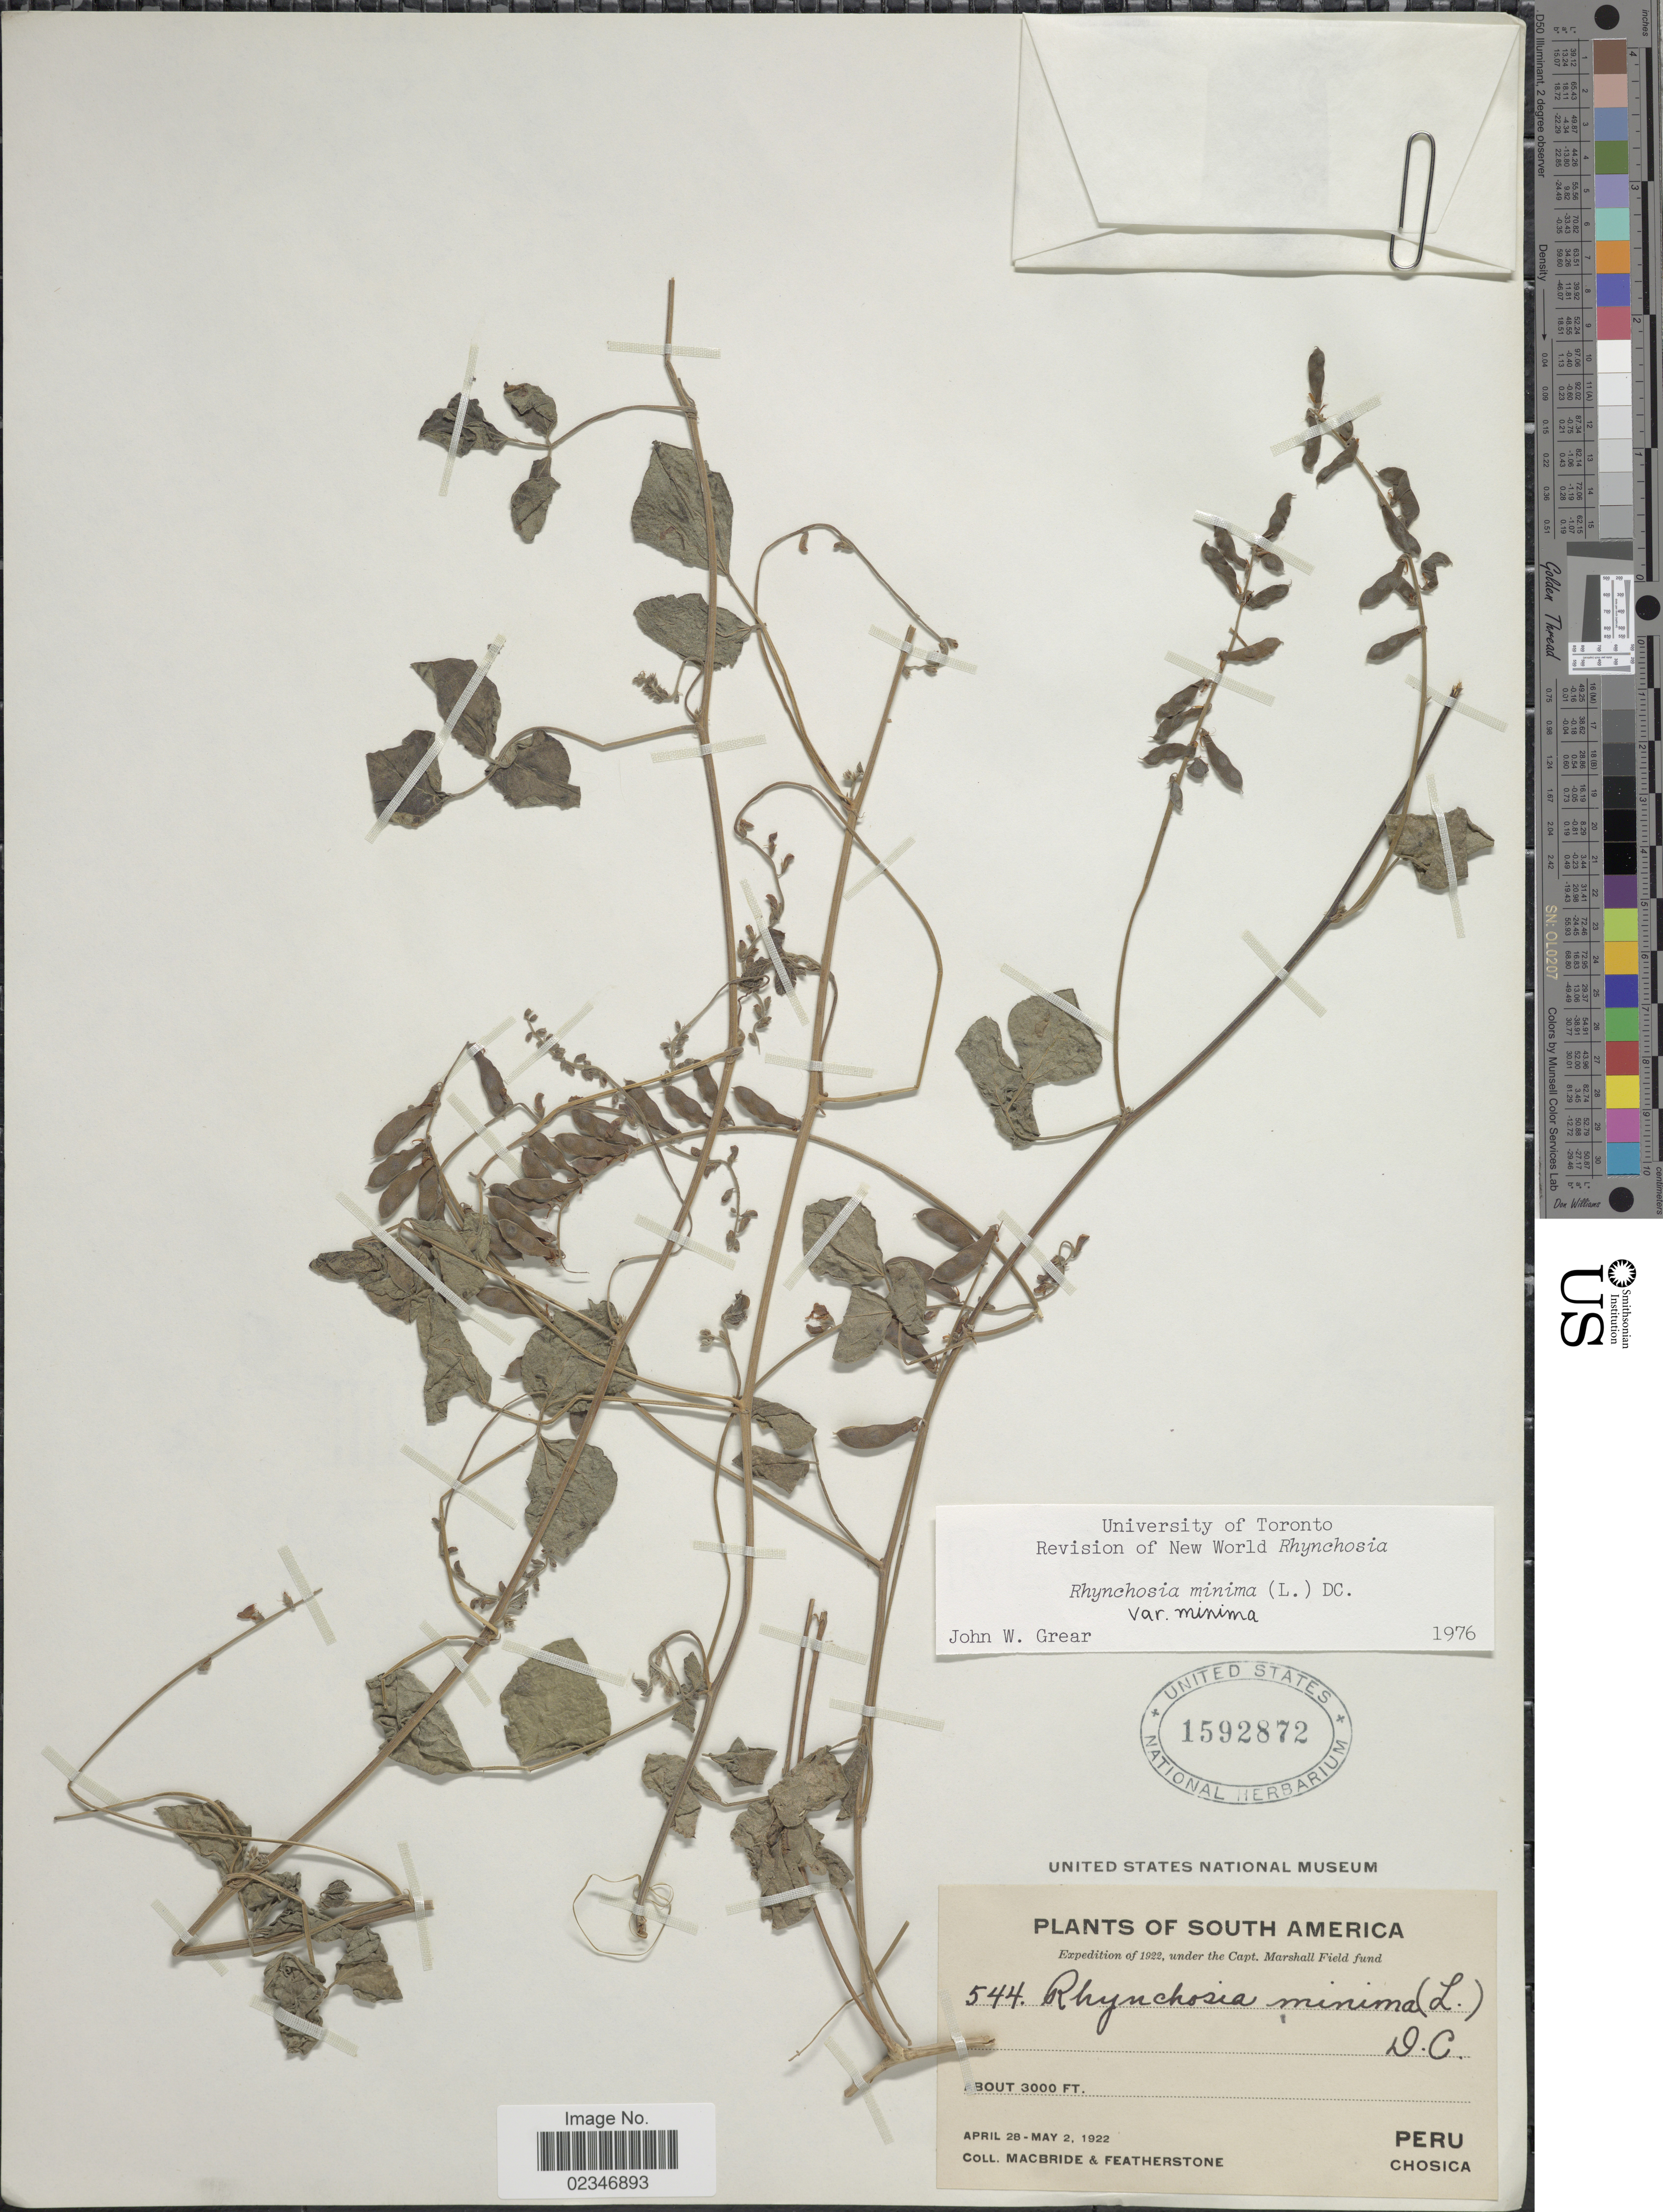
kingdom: Plantae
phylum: Tracheophyta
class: Magnoliopsida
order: Fabales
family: Fabaceae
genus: Rhynchosia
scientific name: Rhynchosia minima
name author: (L.) DC.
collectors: Macbride, -- & -. Featherstone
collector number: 544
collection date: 1922-04-28/1922-05-02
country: Peru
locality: Chosica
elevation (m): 914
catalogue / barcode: US 1592872